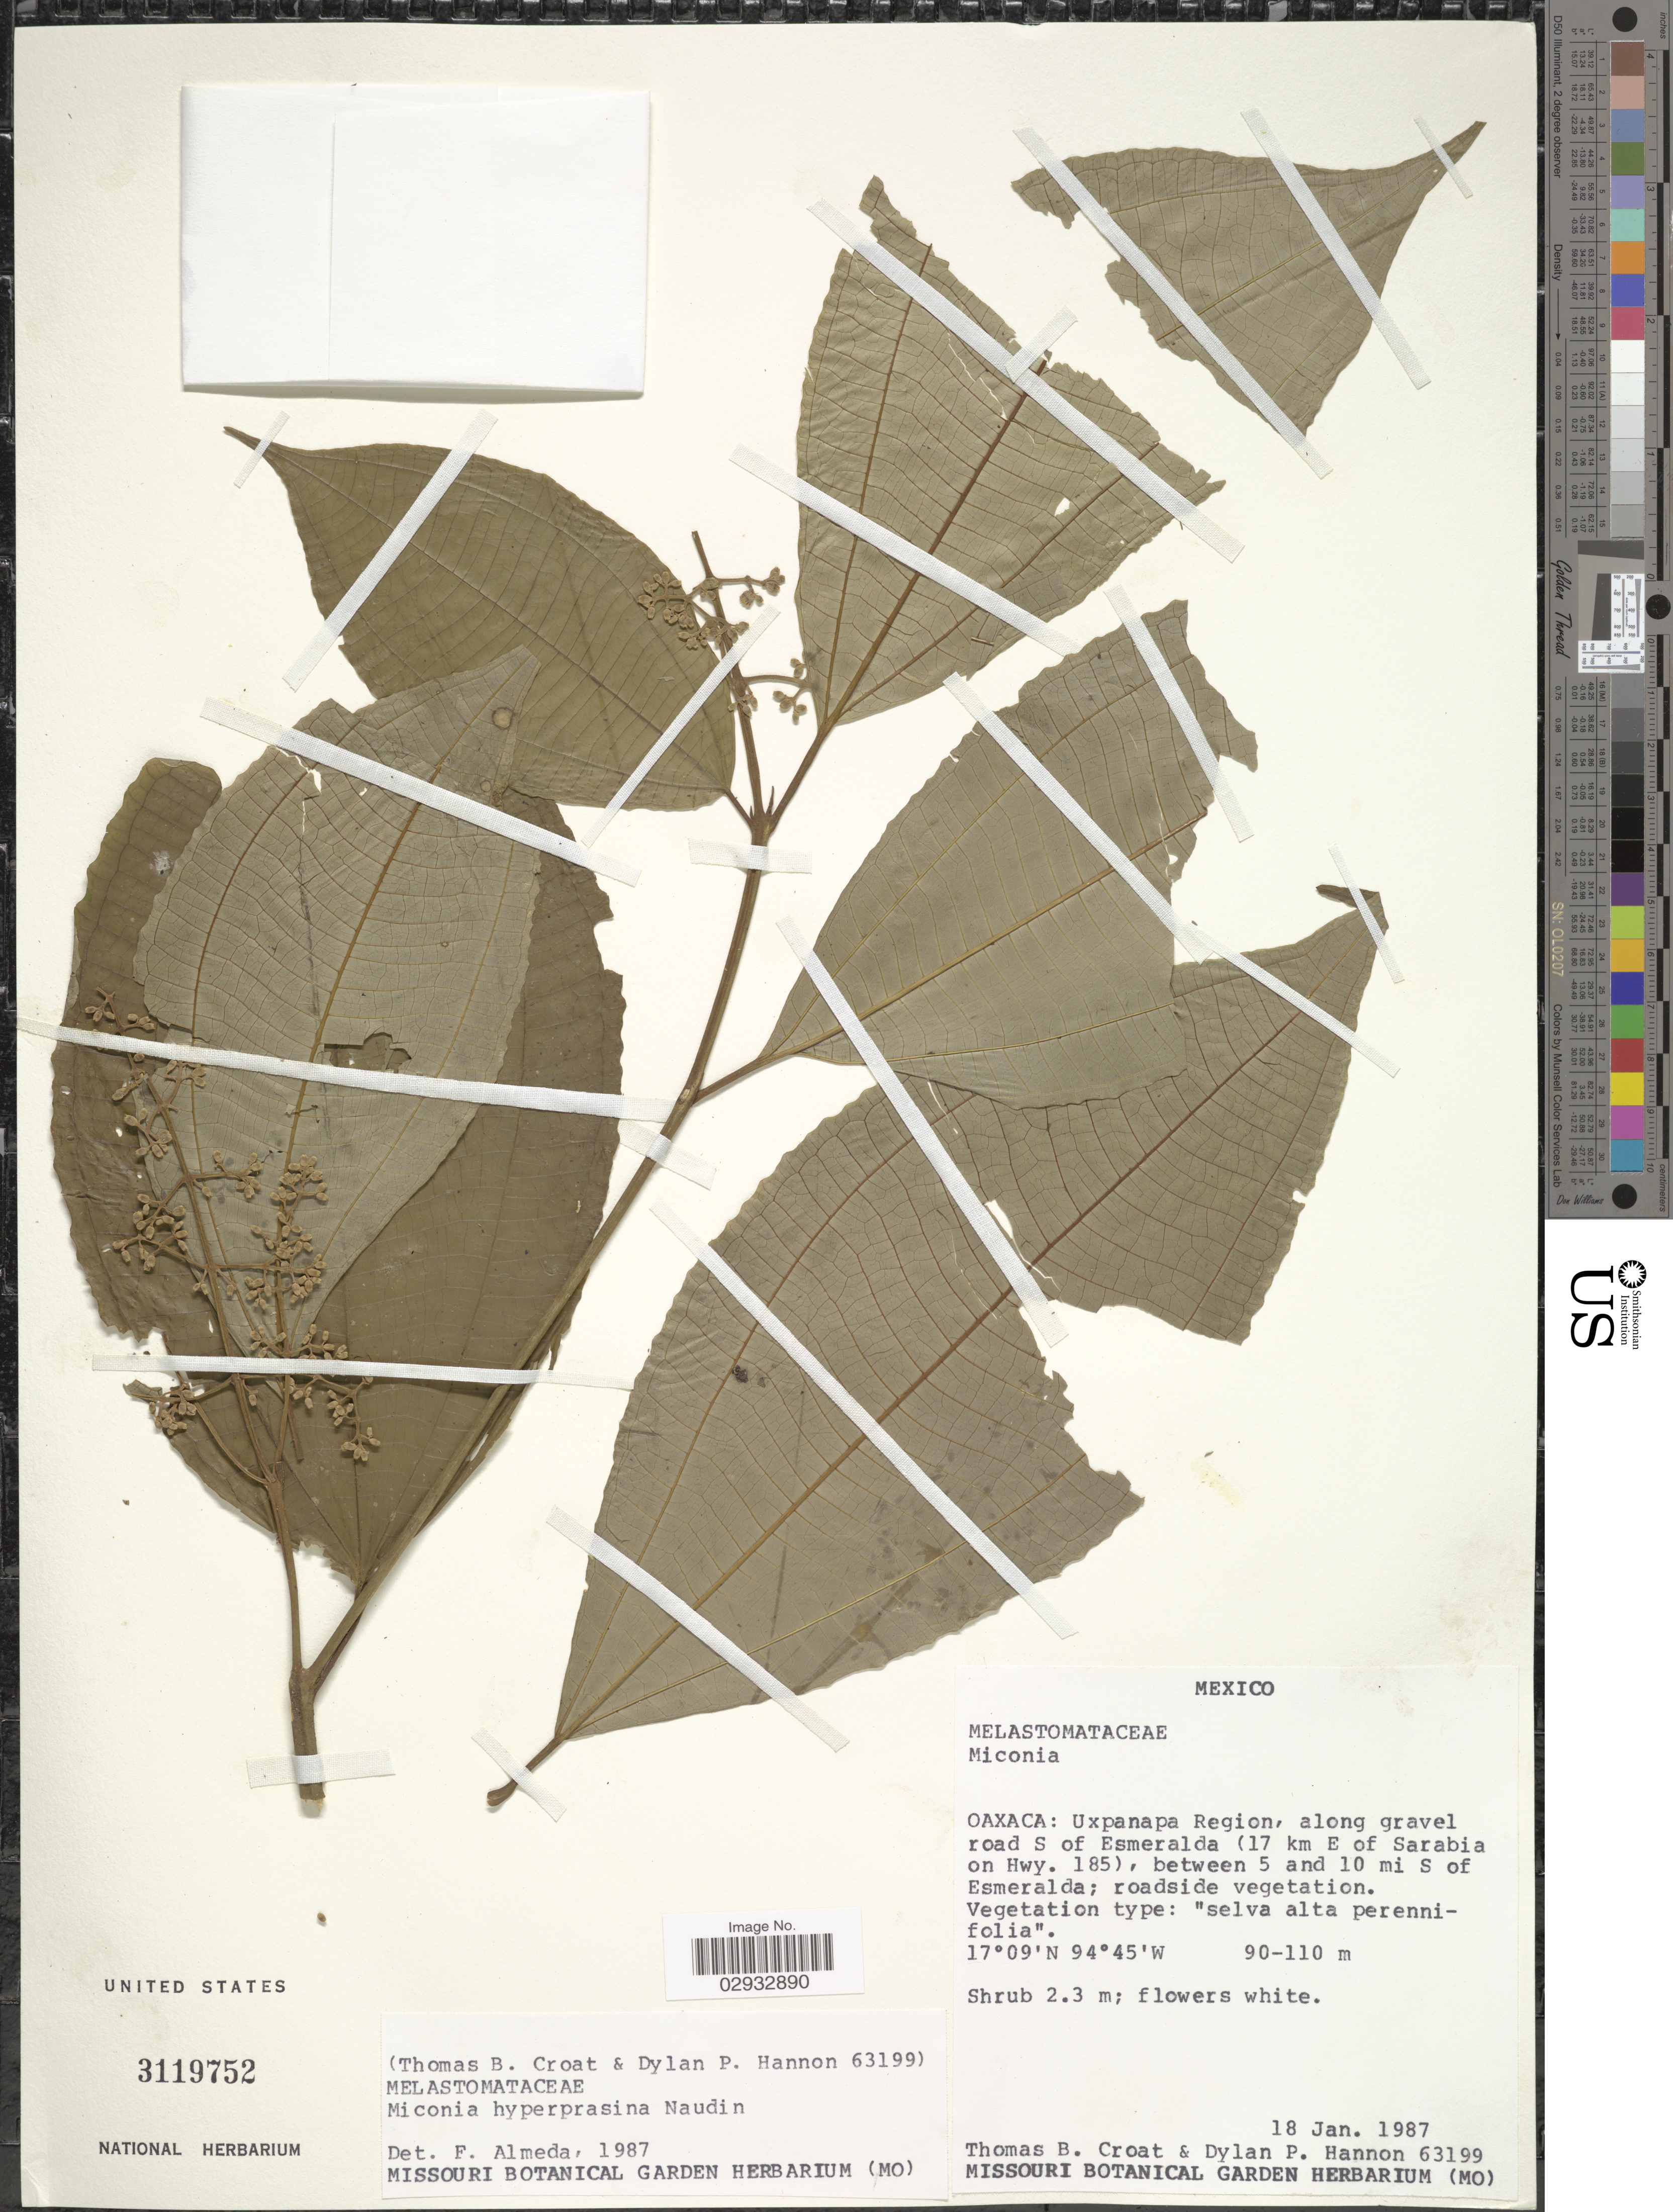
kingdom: Plantae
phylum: Tracheophyta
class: Magnoliopsida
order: Myrtales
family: Melastomataceae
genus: Miconia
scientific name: Miconia hyperprasina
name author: Naudin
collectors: T. B. Croat & D. Hannon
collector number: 63199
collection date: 1987-01-18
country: Mexico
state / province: Oaxaca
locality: Uxpanapa Region, along gravel road S of Esmeralda (17 km E of Sarabia on Hwy. 185), between 5 and 10 mi S of Esmeralda: roadside vegetation.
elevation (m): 90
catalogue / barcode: US 3119752